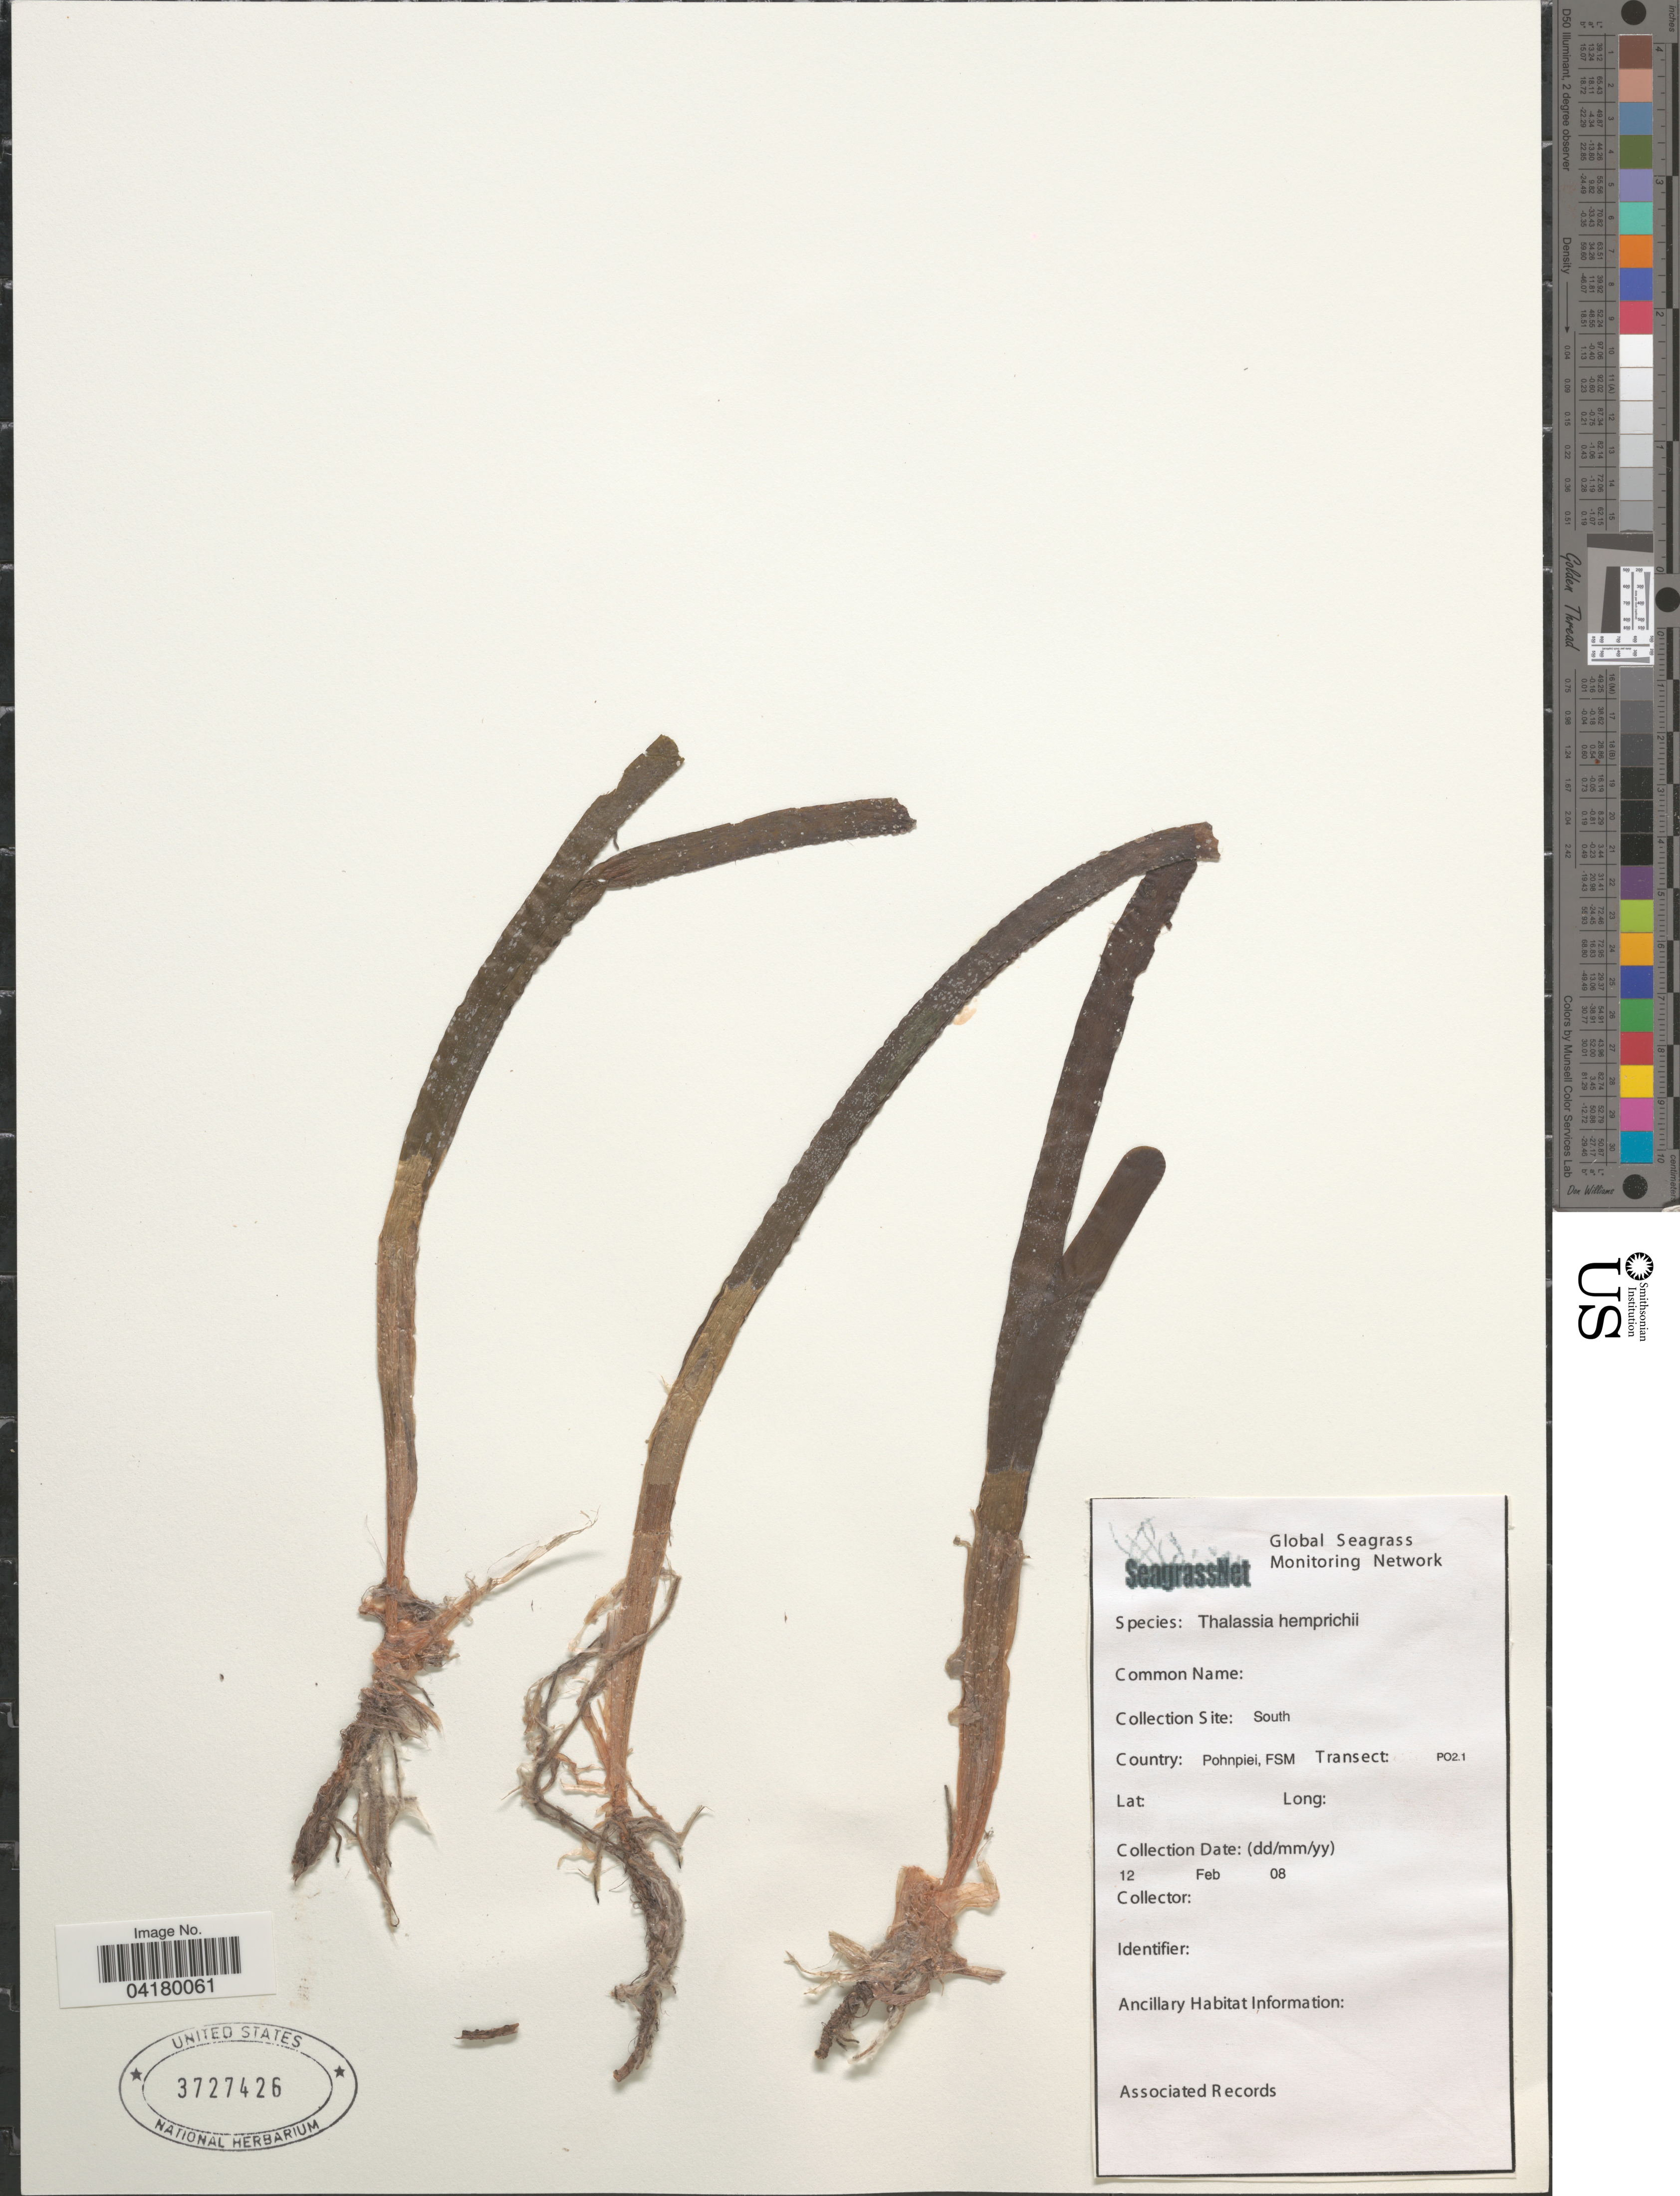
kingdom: Plantae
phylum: Tracheophyta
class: Liliopsida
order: Alismatales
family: Hydrocharitaceae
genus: Thalassia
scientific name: Thalassia hemprichii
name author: Asch.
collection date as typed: Transcribed d/m/y: 12/2/8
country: Micronesia, Federated States of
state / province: Pohnpei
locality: Collection Site: South. Country: Pohnpiei, FSM. Transect: PO2.1.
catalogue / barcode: US 3727426